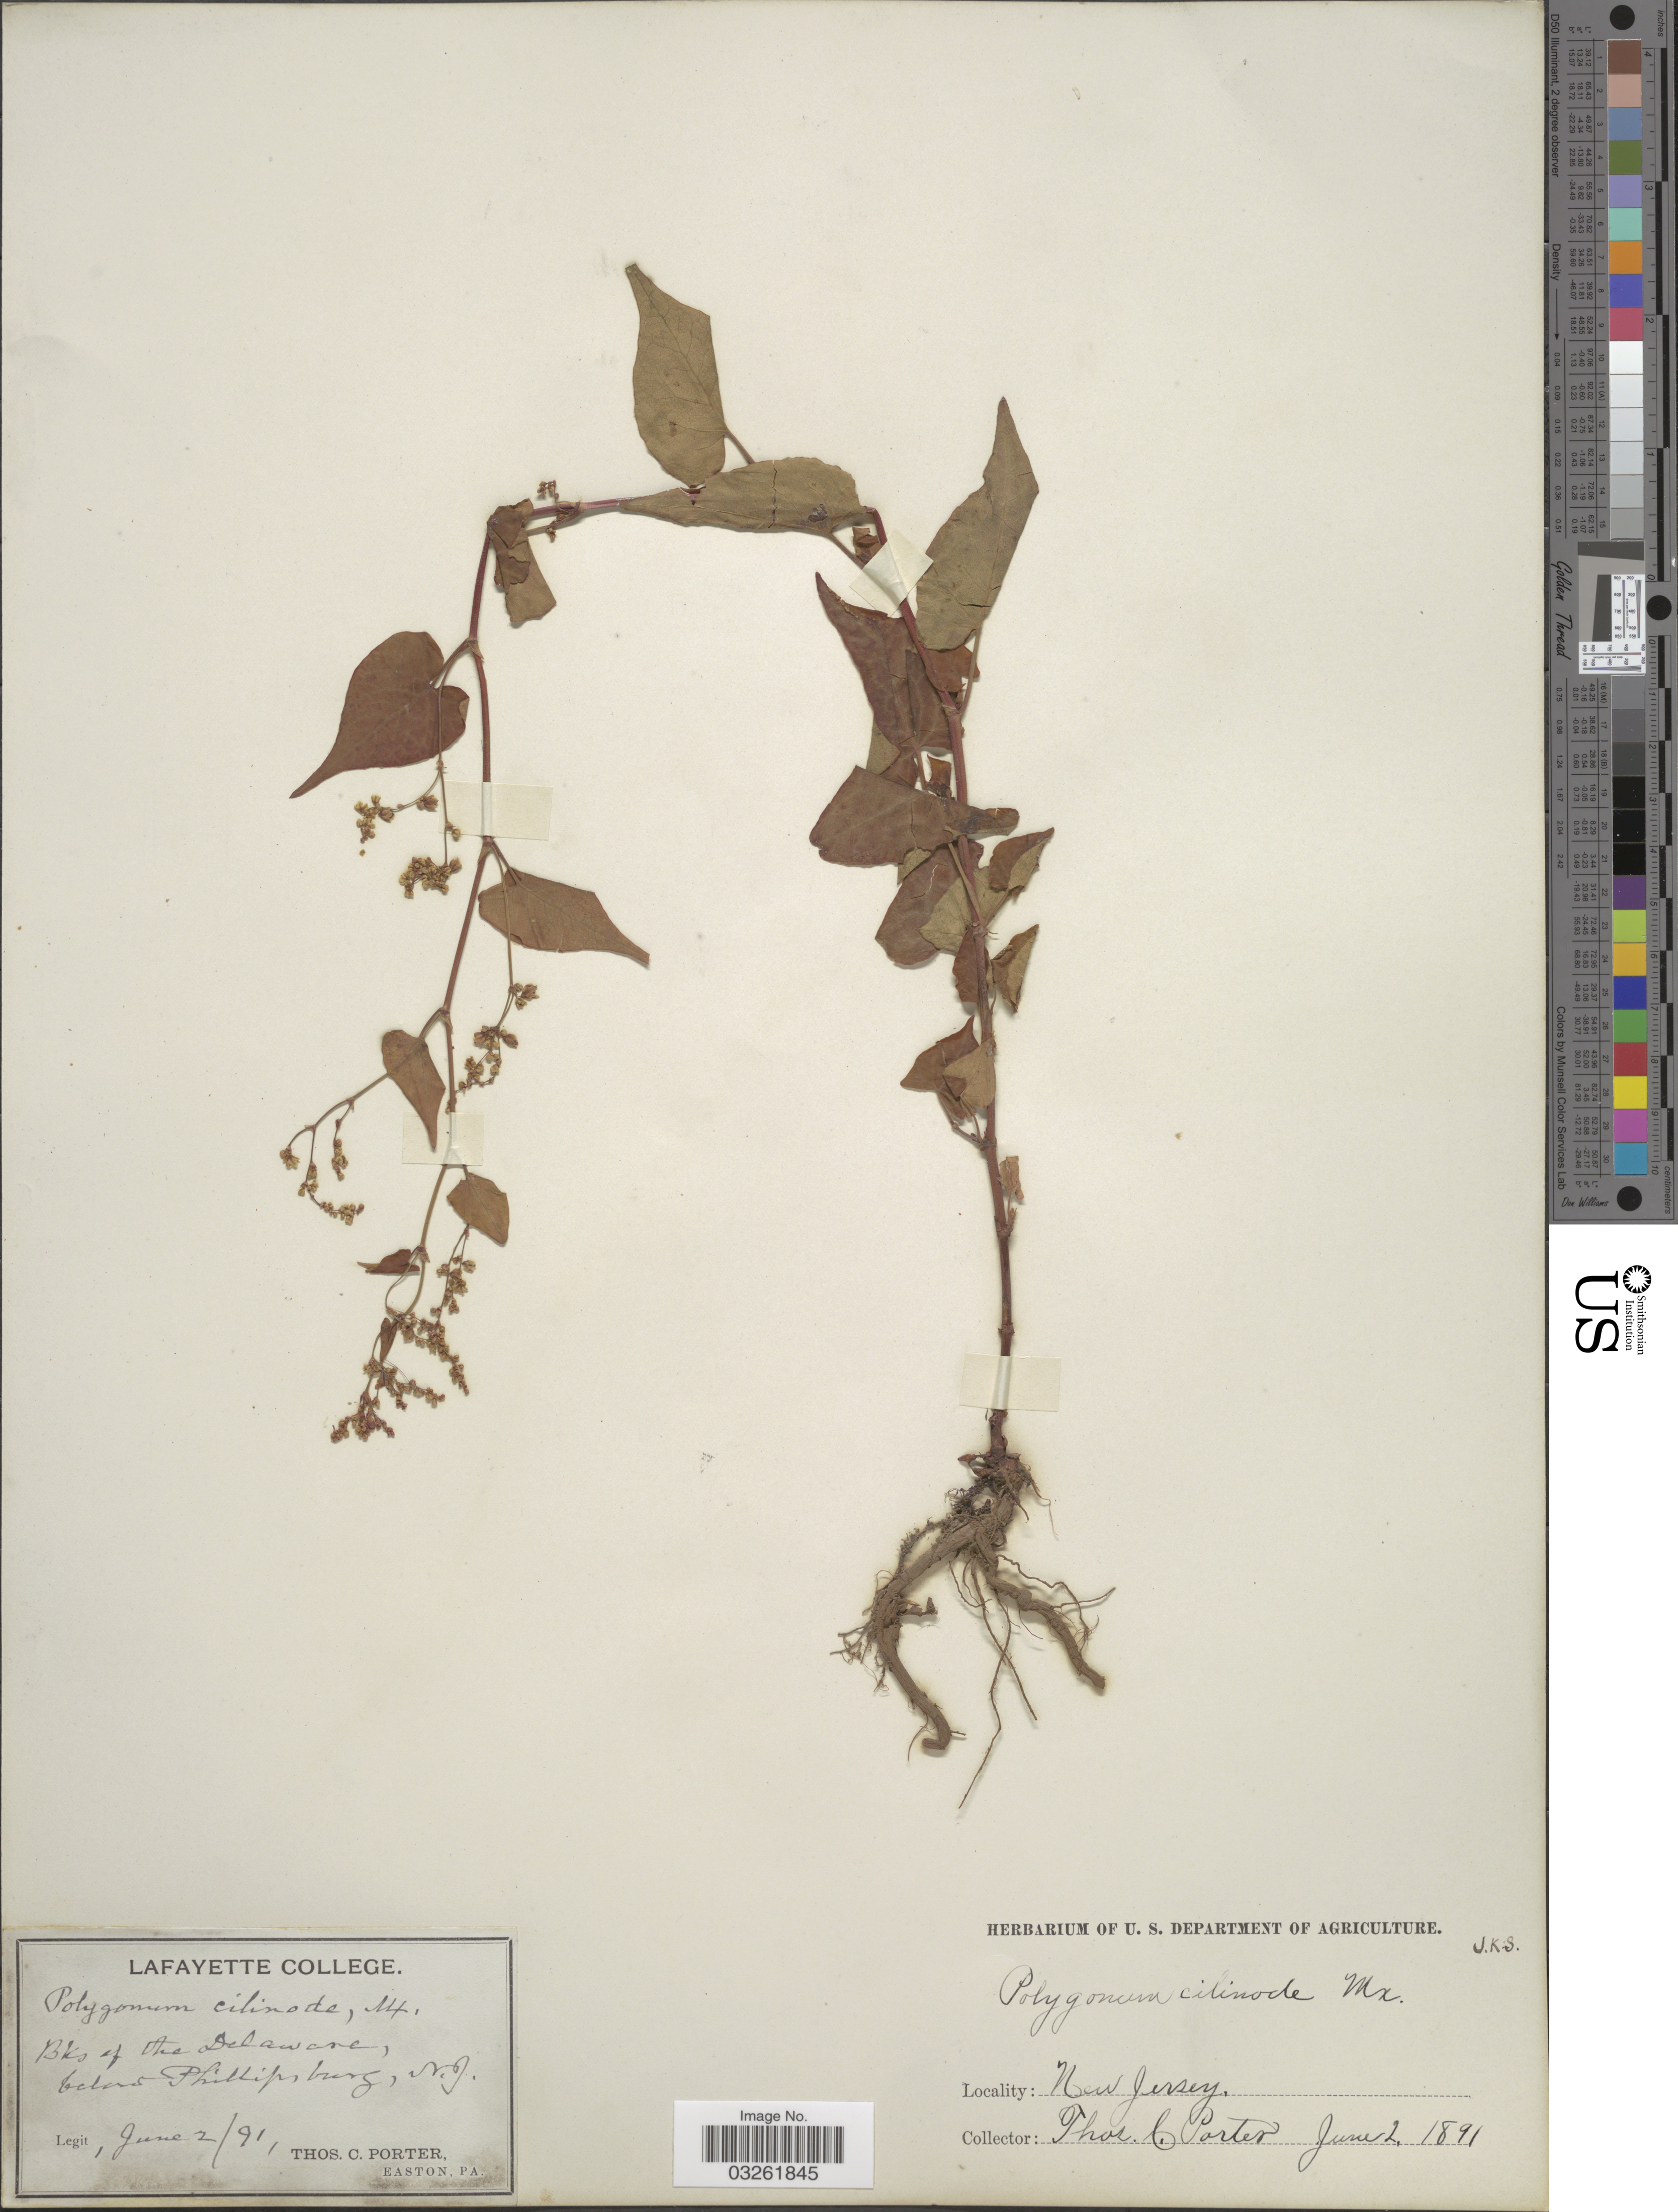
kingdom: Plantae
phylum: Tracheophyta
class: Magnoliopsida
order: Caryophyllales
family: Polygonaceae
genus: Fallopia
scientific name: Fallopia cilinodis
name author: (Michx.) Holub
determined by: Strong, M. T., (US), Smithsonian Institution - National Museum of Natural History (UNITED STATES)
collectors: T. Porter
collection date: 1891-06-02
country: United States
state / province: New Jersey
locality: Bks of the Delaware, below Phillipsburg.